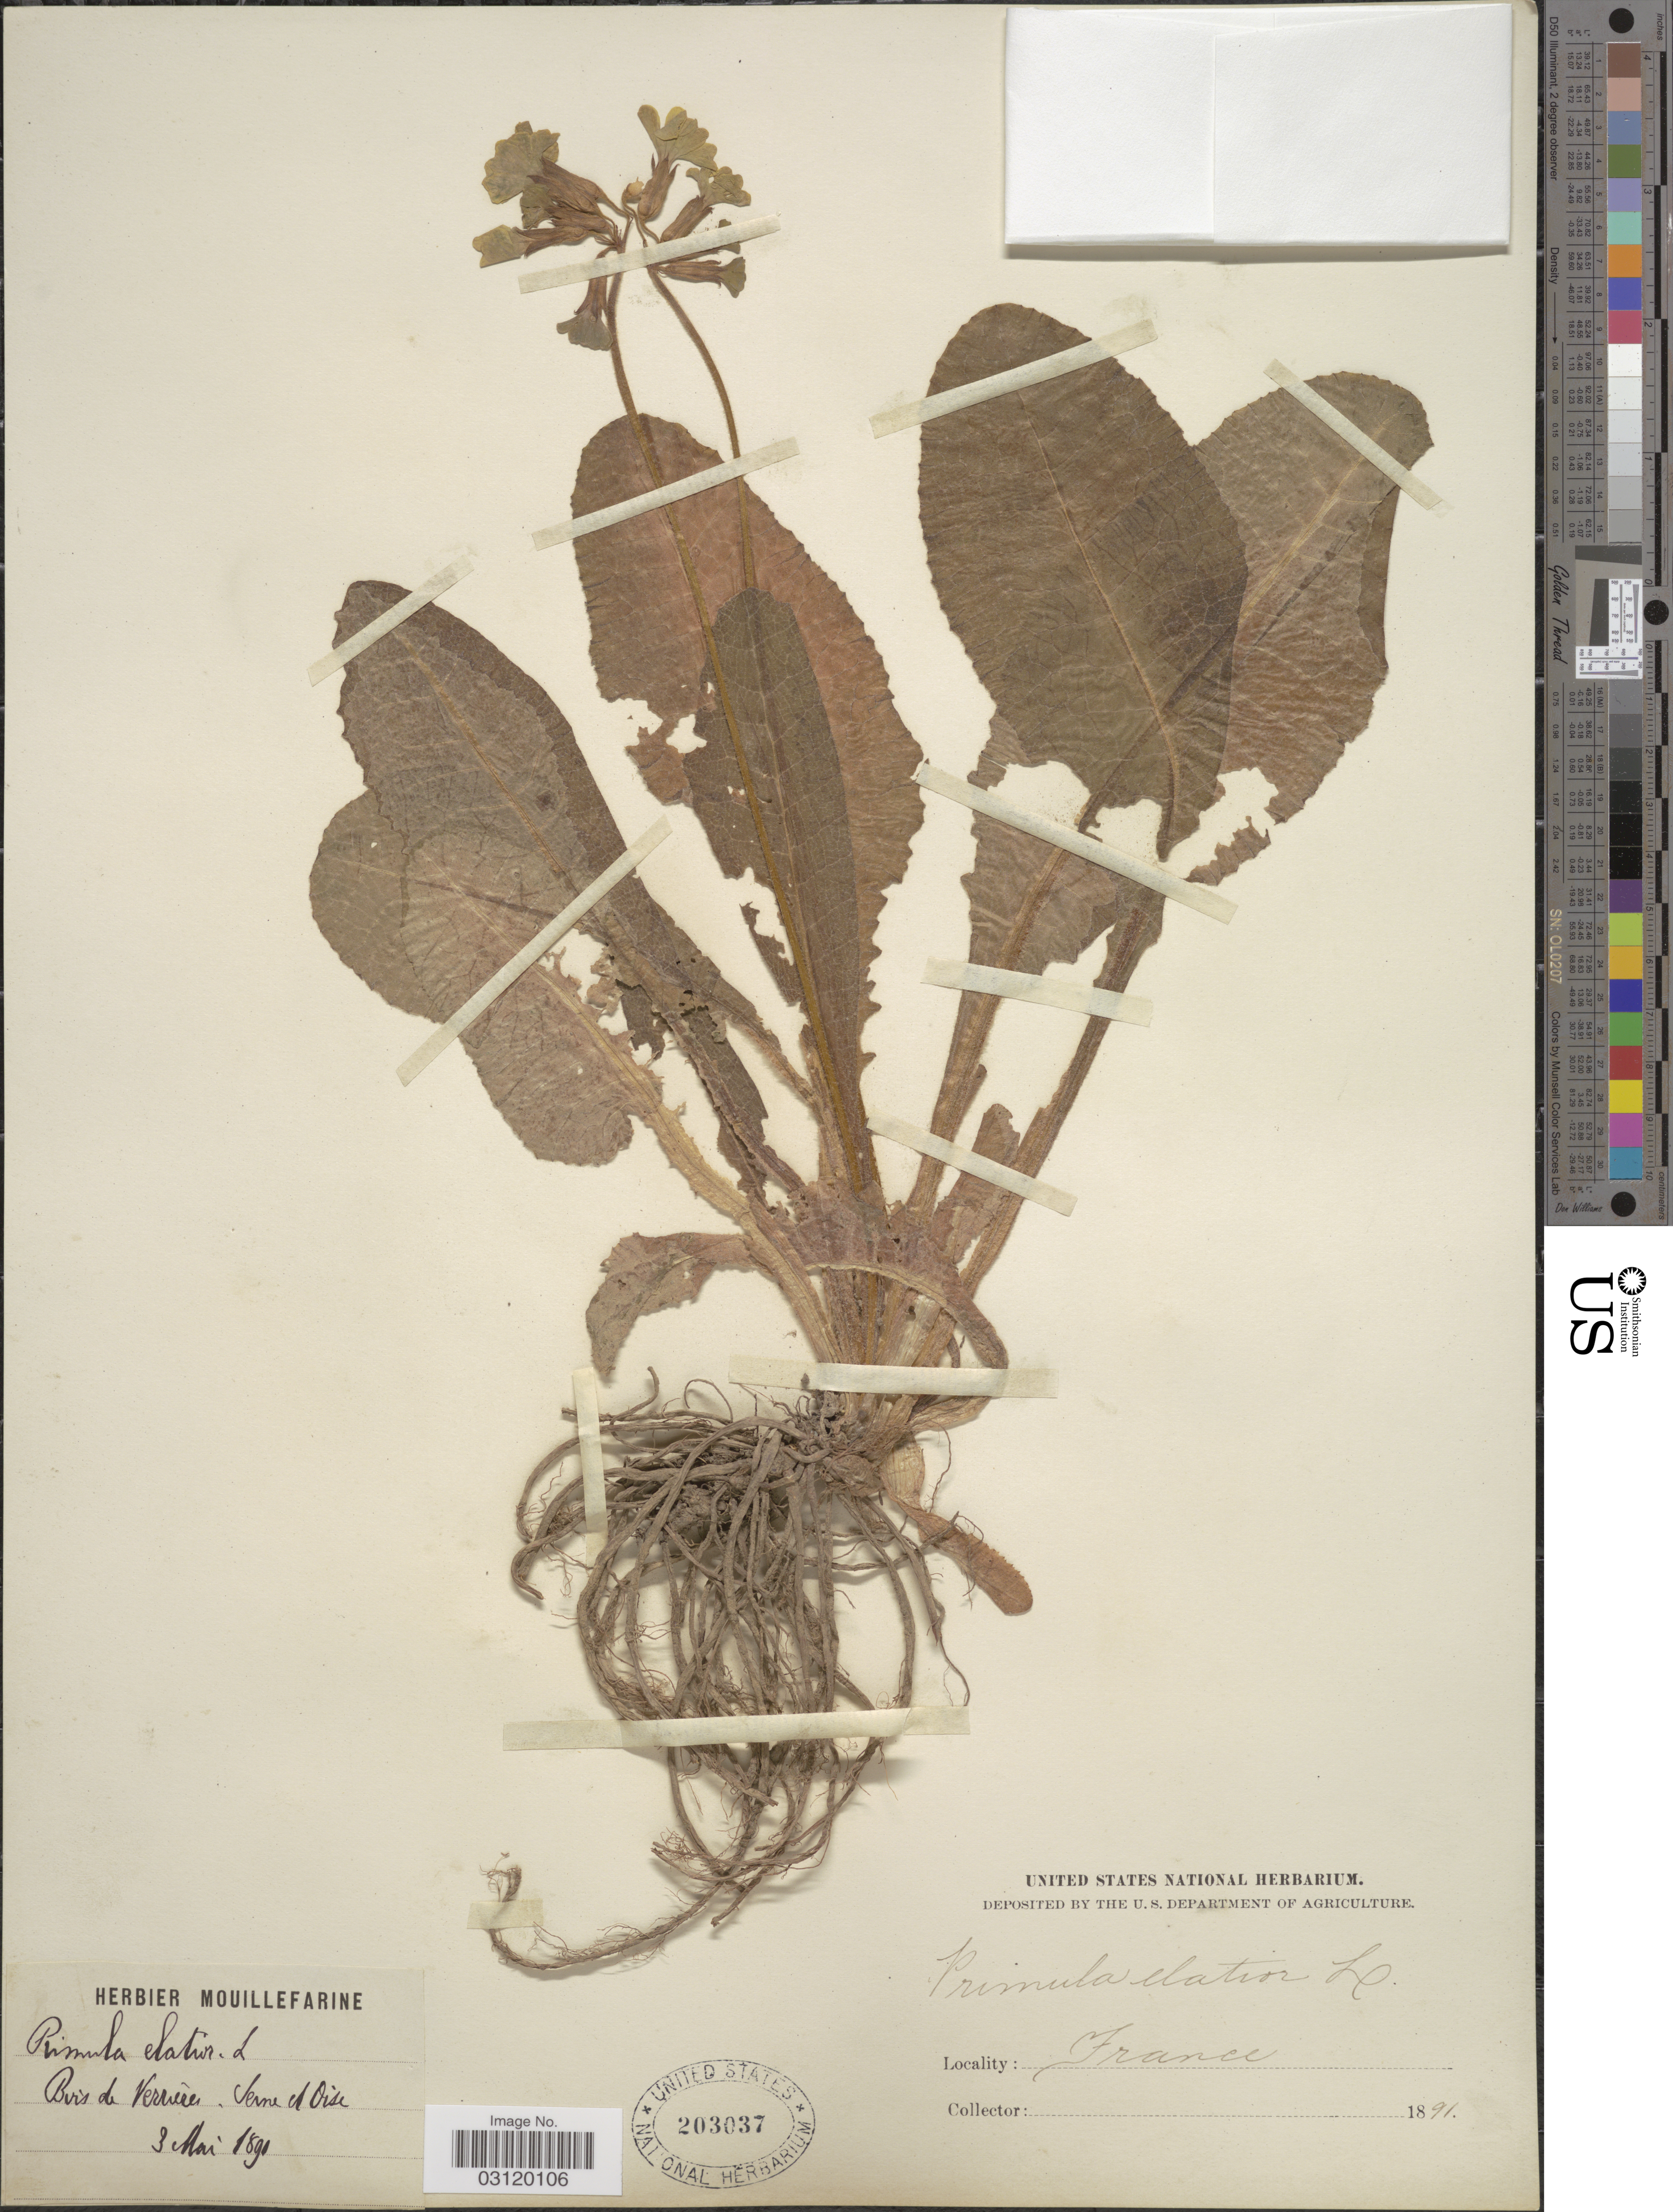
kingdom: Plantae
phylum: Tracheophyta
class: Magnoliopsida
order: Ericales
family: Primulaceae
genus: Primula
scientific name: Primula elatior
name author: (L.) Hill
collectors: ex herb. Mouillefarine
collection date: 1890-05-03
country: France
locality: Bois de Verrières. Seine et Oise.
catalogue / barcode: US 203037